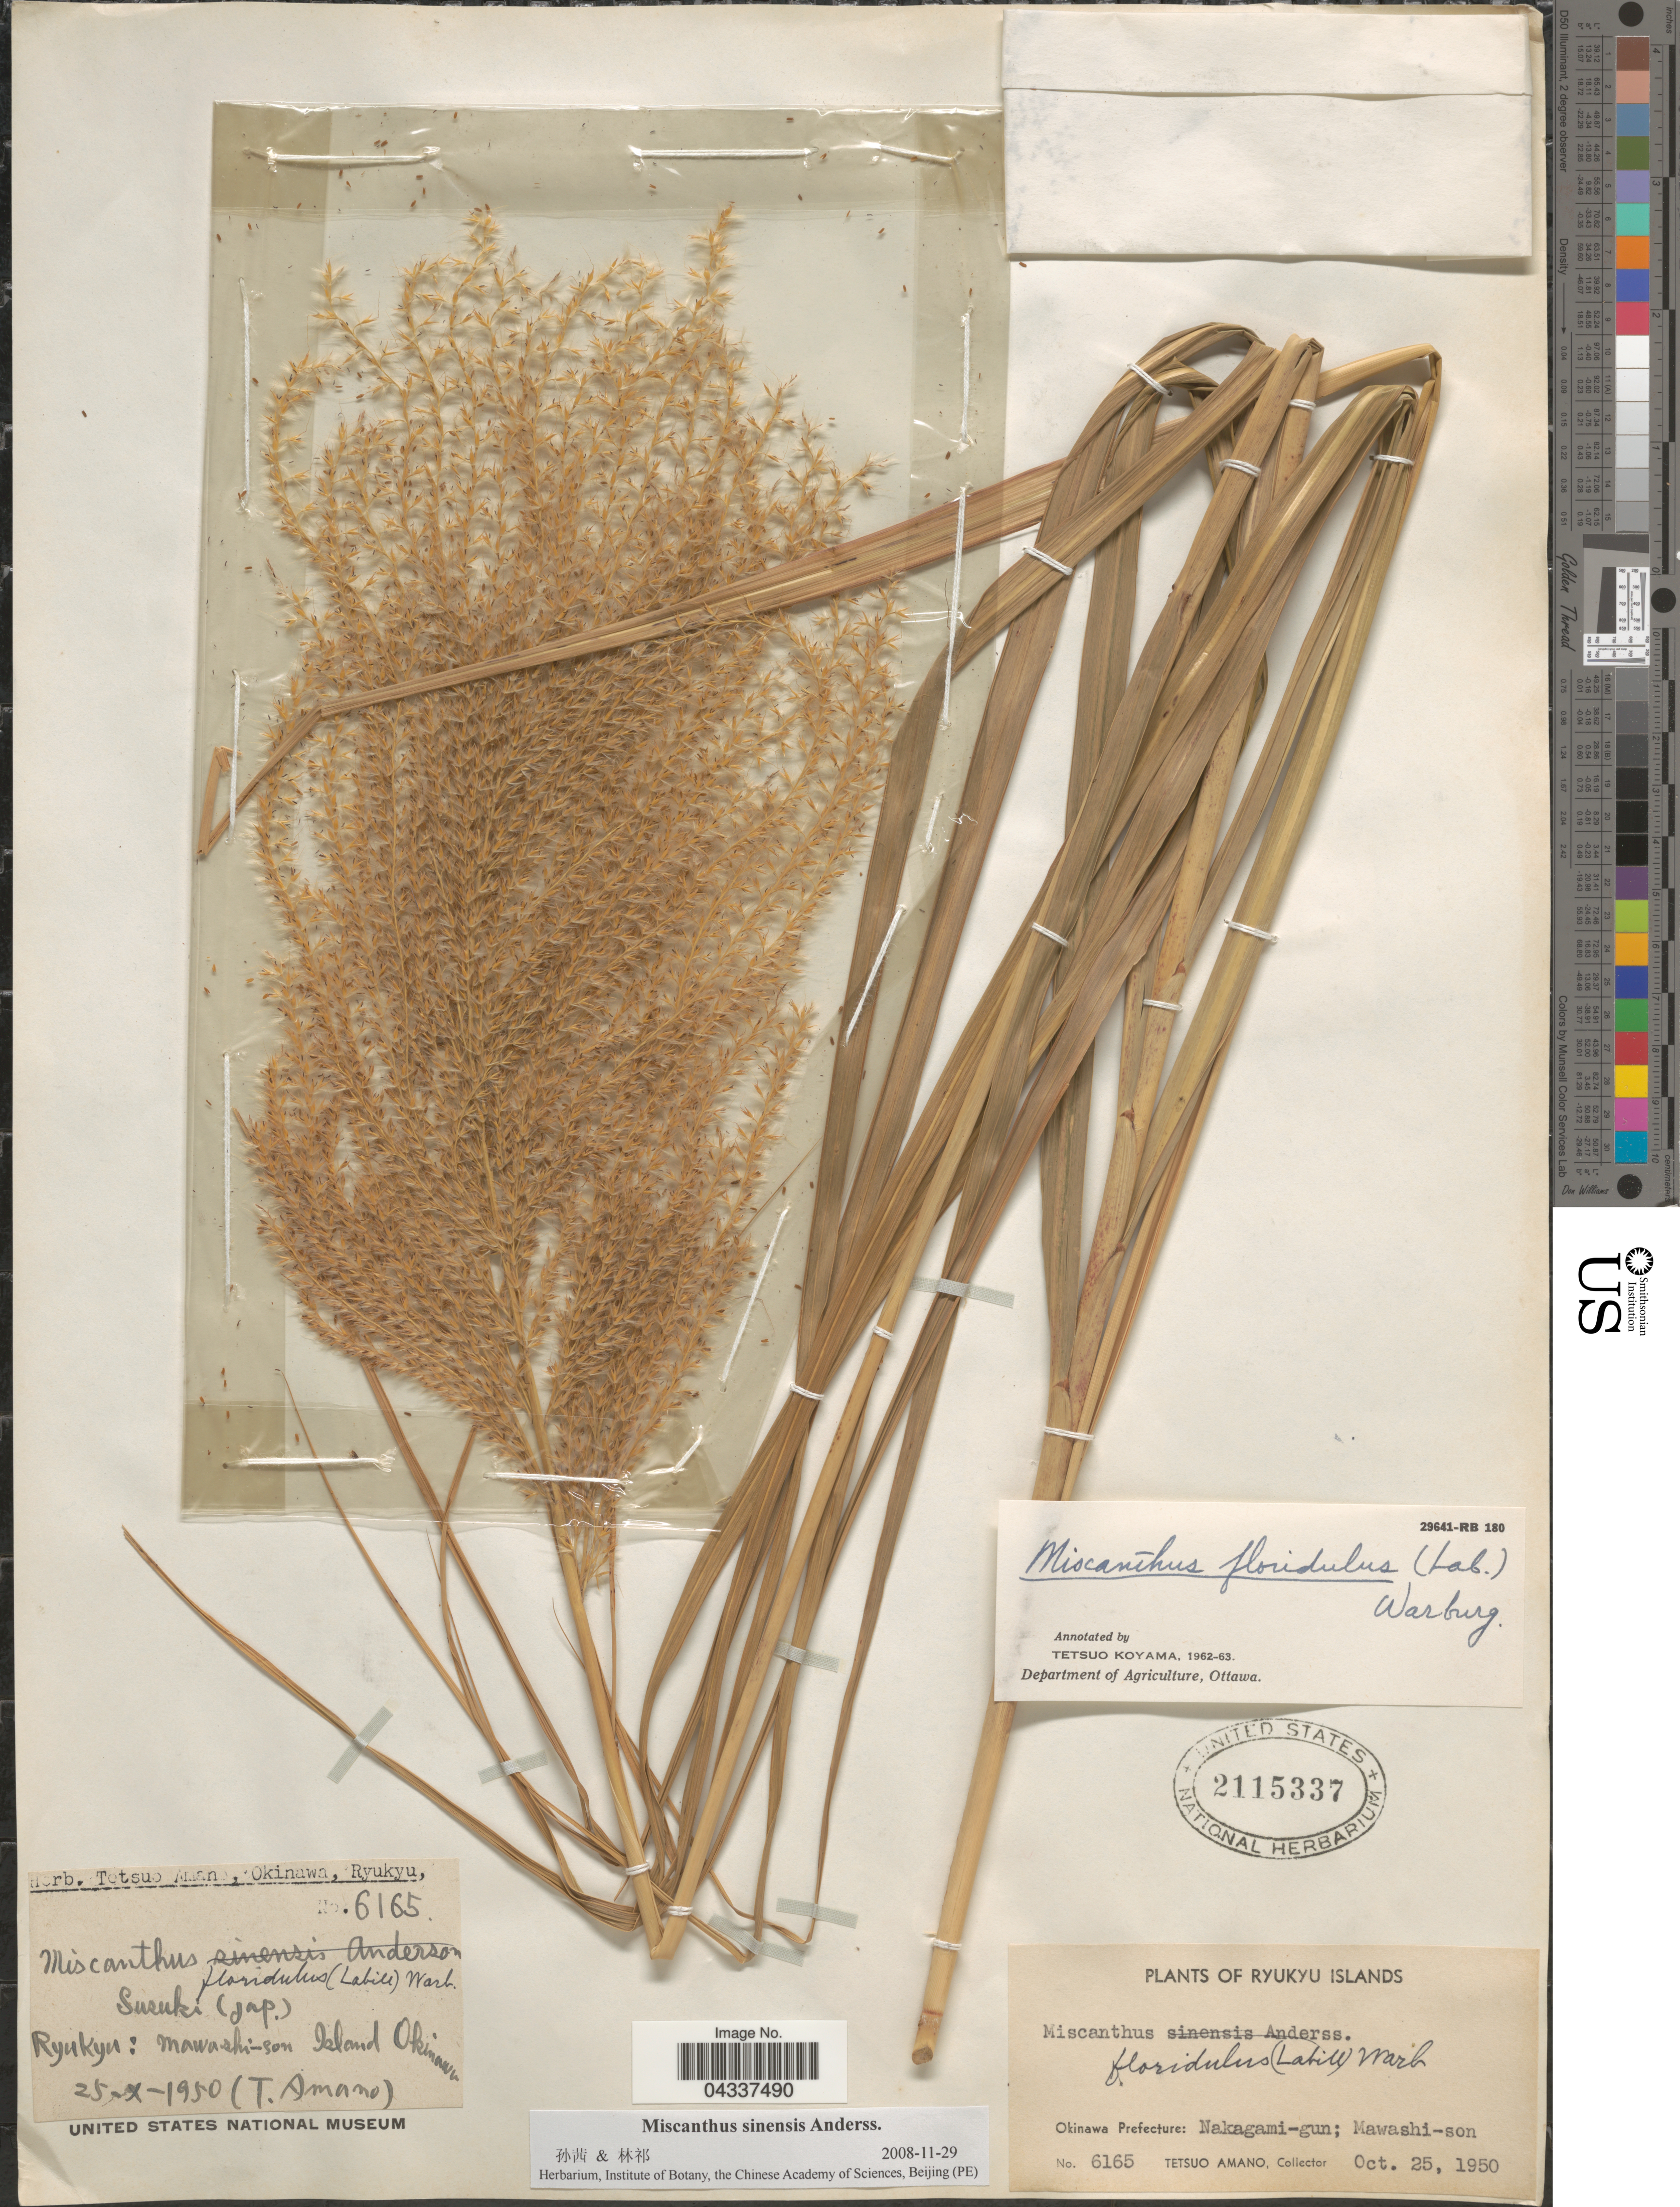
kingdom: Plantae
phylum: Tracheophyta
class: Liliopsida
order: Poales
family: Poaceae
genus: Miscanthus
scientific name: Miscanthus sinensis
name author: Andersson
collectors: T. Amano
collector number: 6165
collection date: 1950-10-25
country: Japan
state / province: Okinawa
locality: Ryukyu Islands. Okinawa Prefecture: Nakagami-gun; Mawashi-son Island.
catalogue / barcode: US 2115337